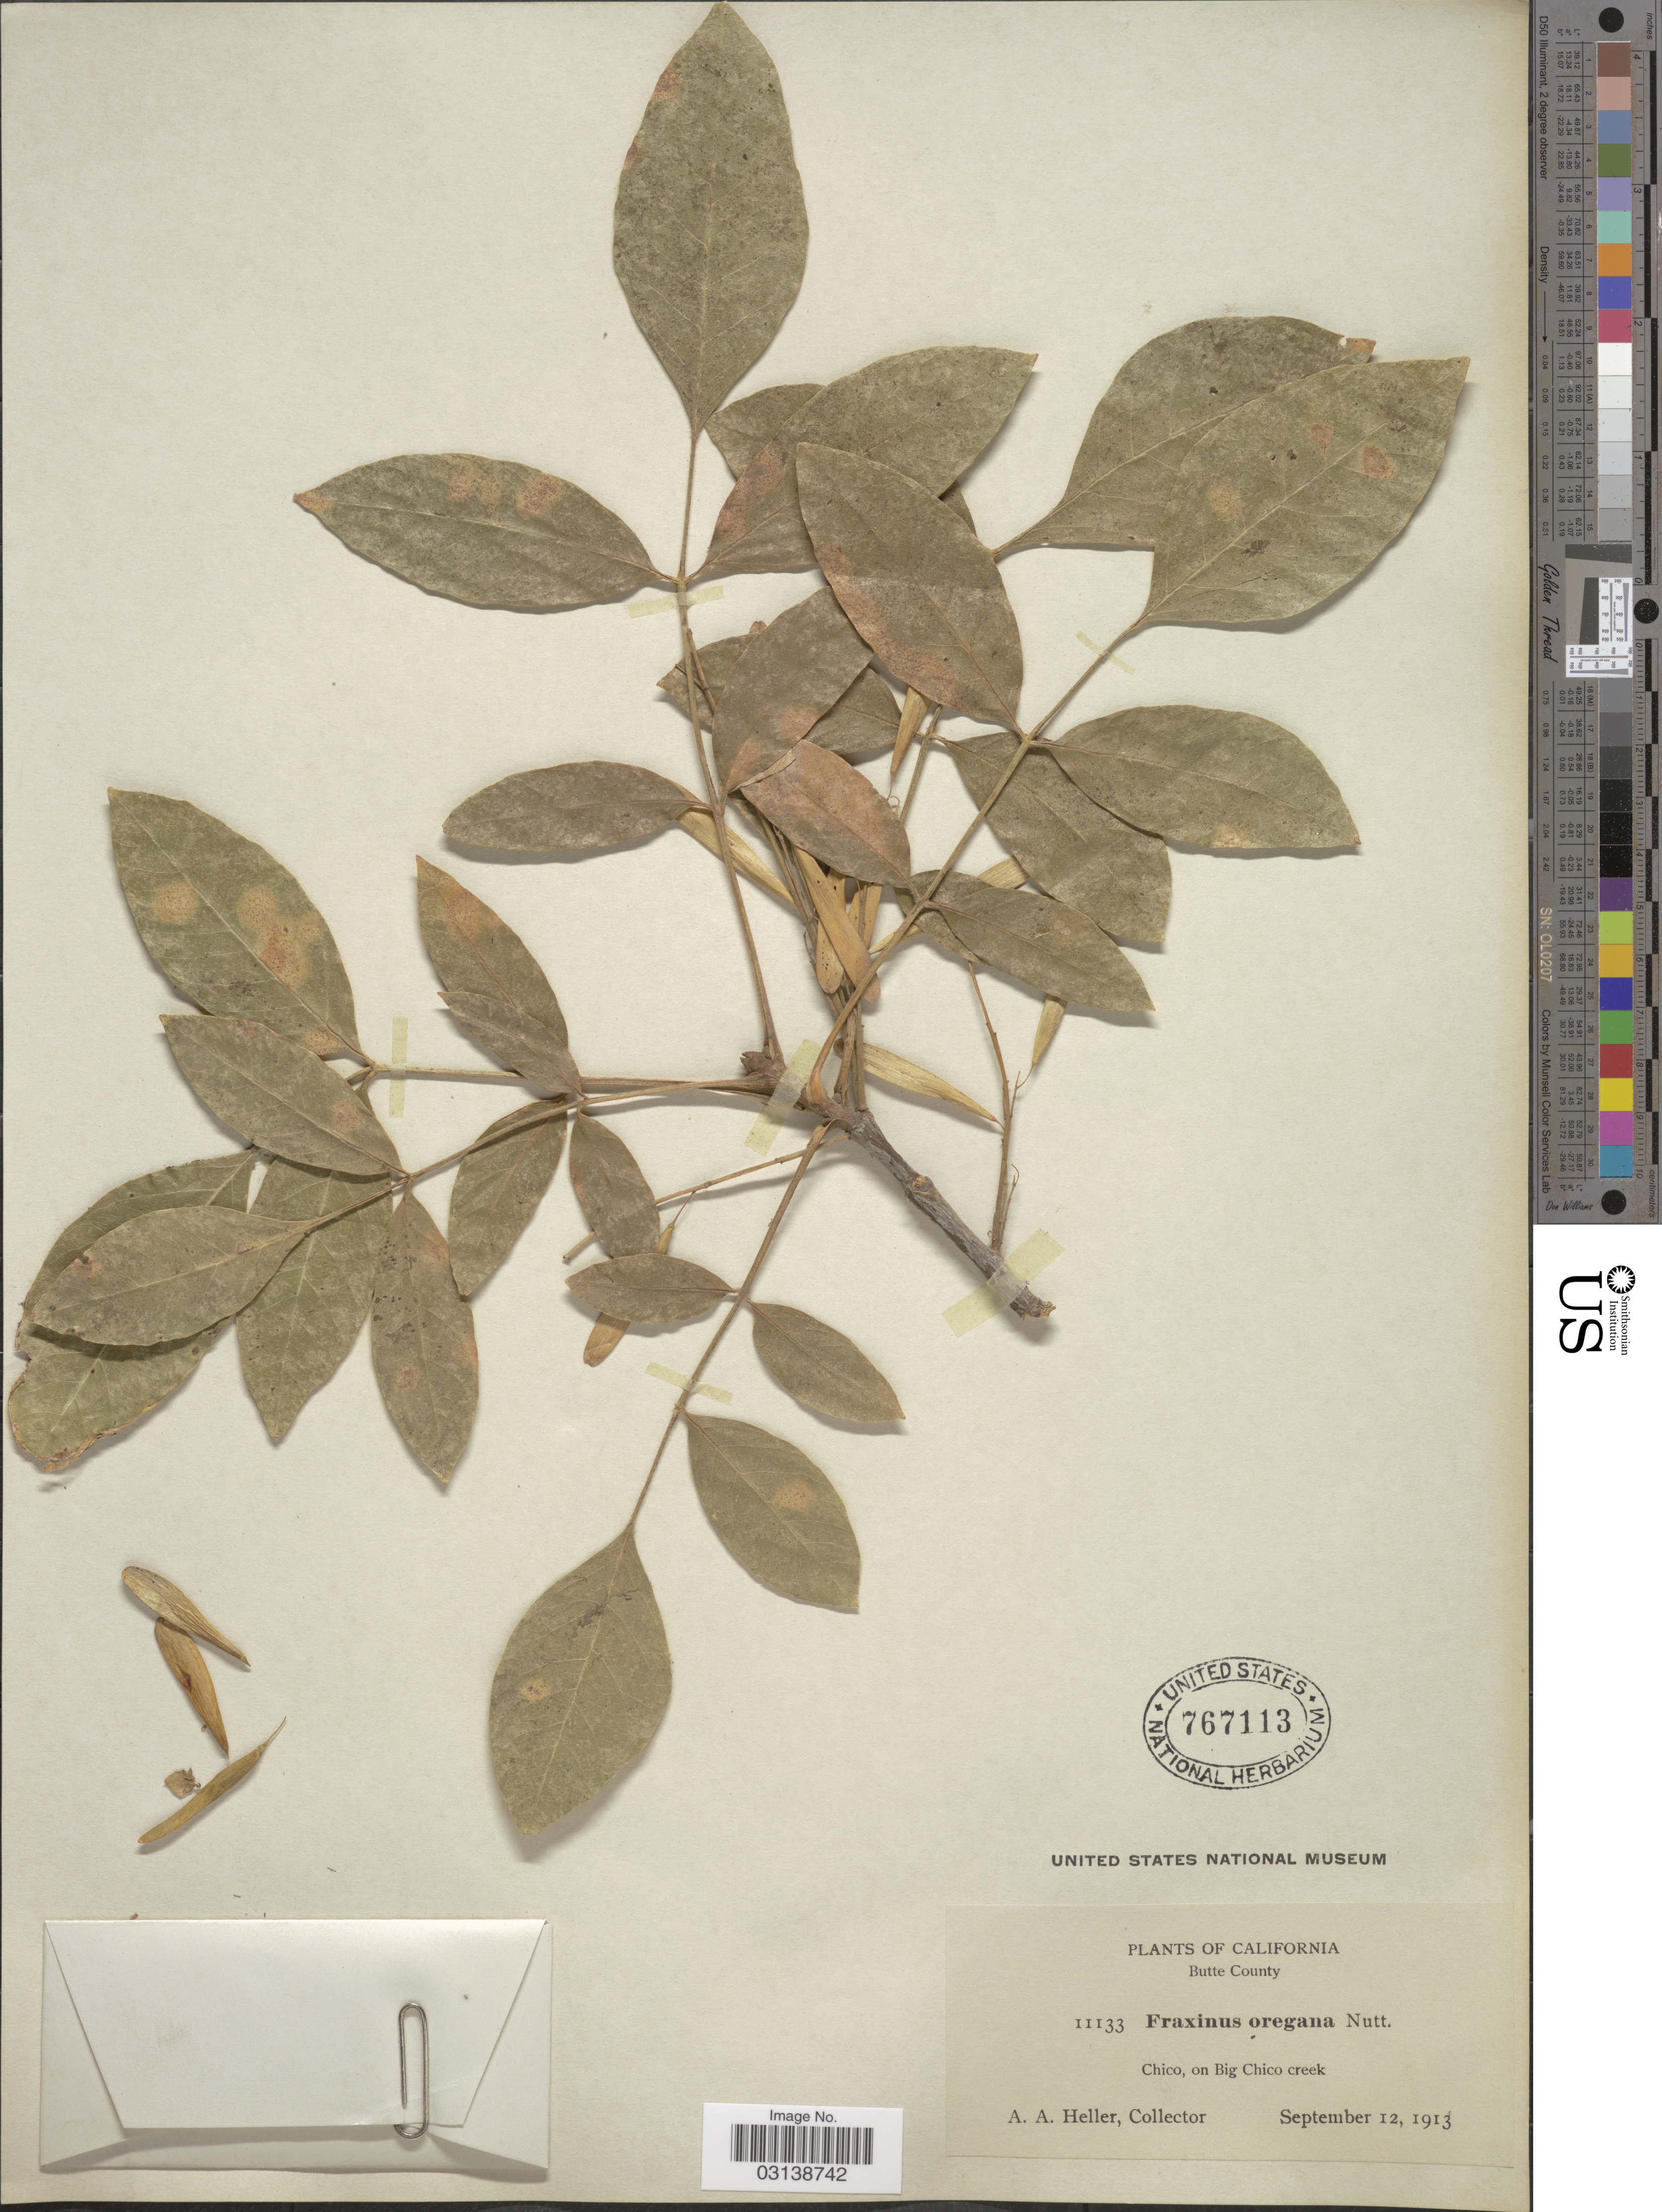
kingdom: Plantae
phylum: Tracheophyta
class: Magnoliopsida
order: Lamiales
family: Oleaceae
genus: Fraxinus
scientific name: Fraxinus latifolia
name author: Benth.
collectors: A. A. Heller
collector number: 11133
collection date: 1913-09-12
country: United States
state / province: California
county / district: Butte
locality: Butte County. Chico, on Big Chico creek.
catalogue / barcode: US 767113